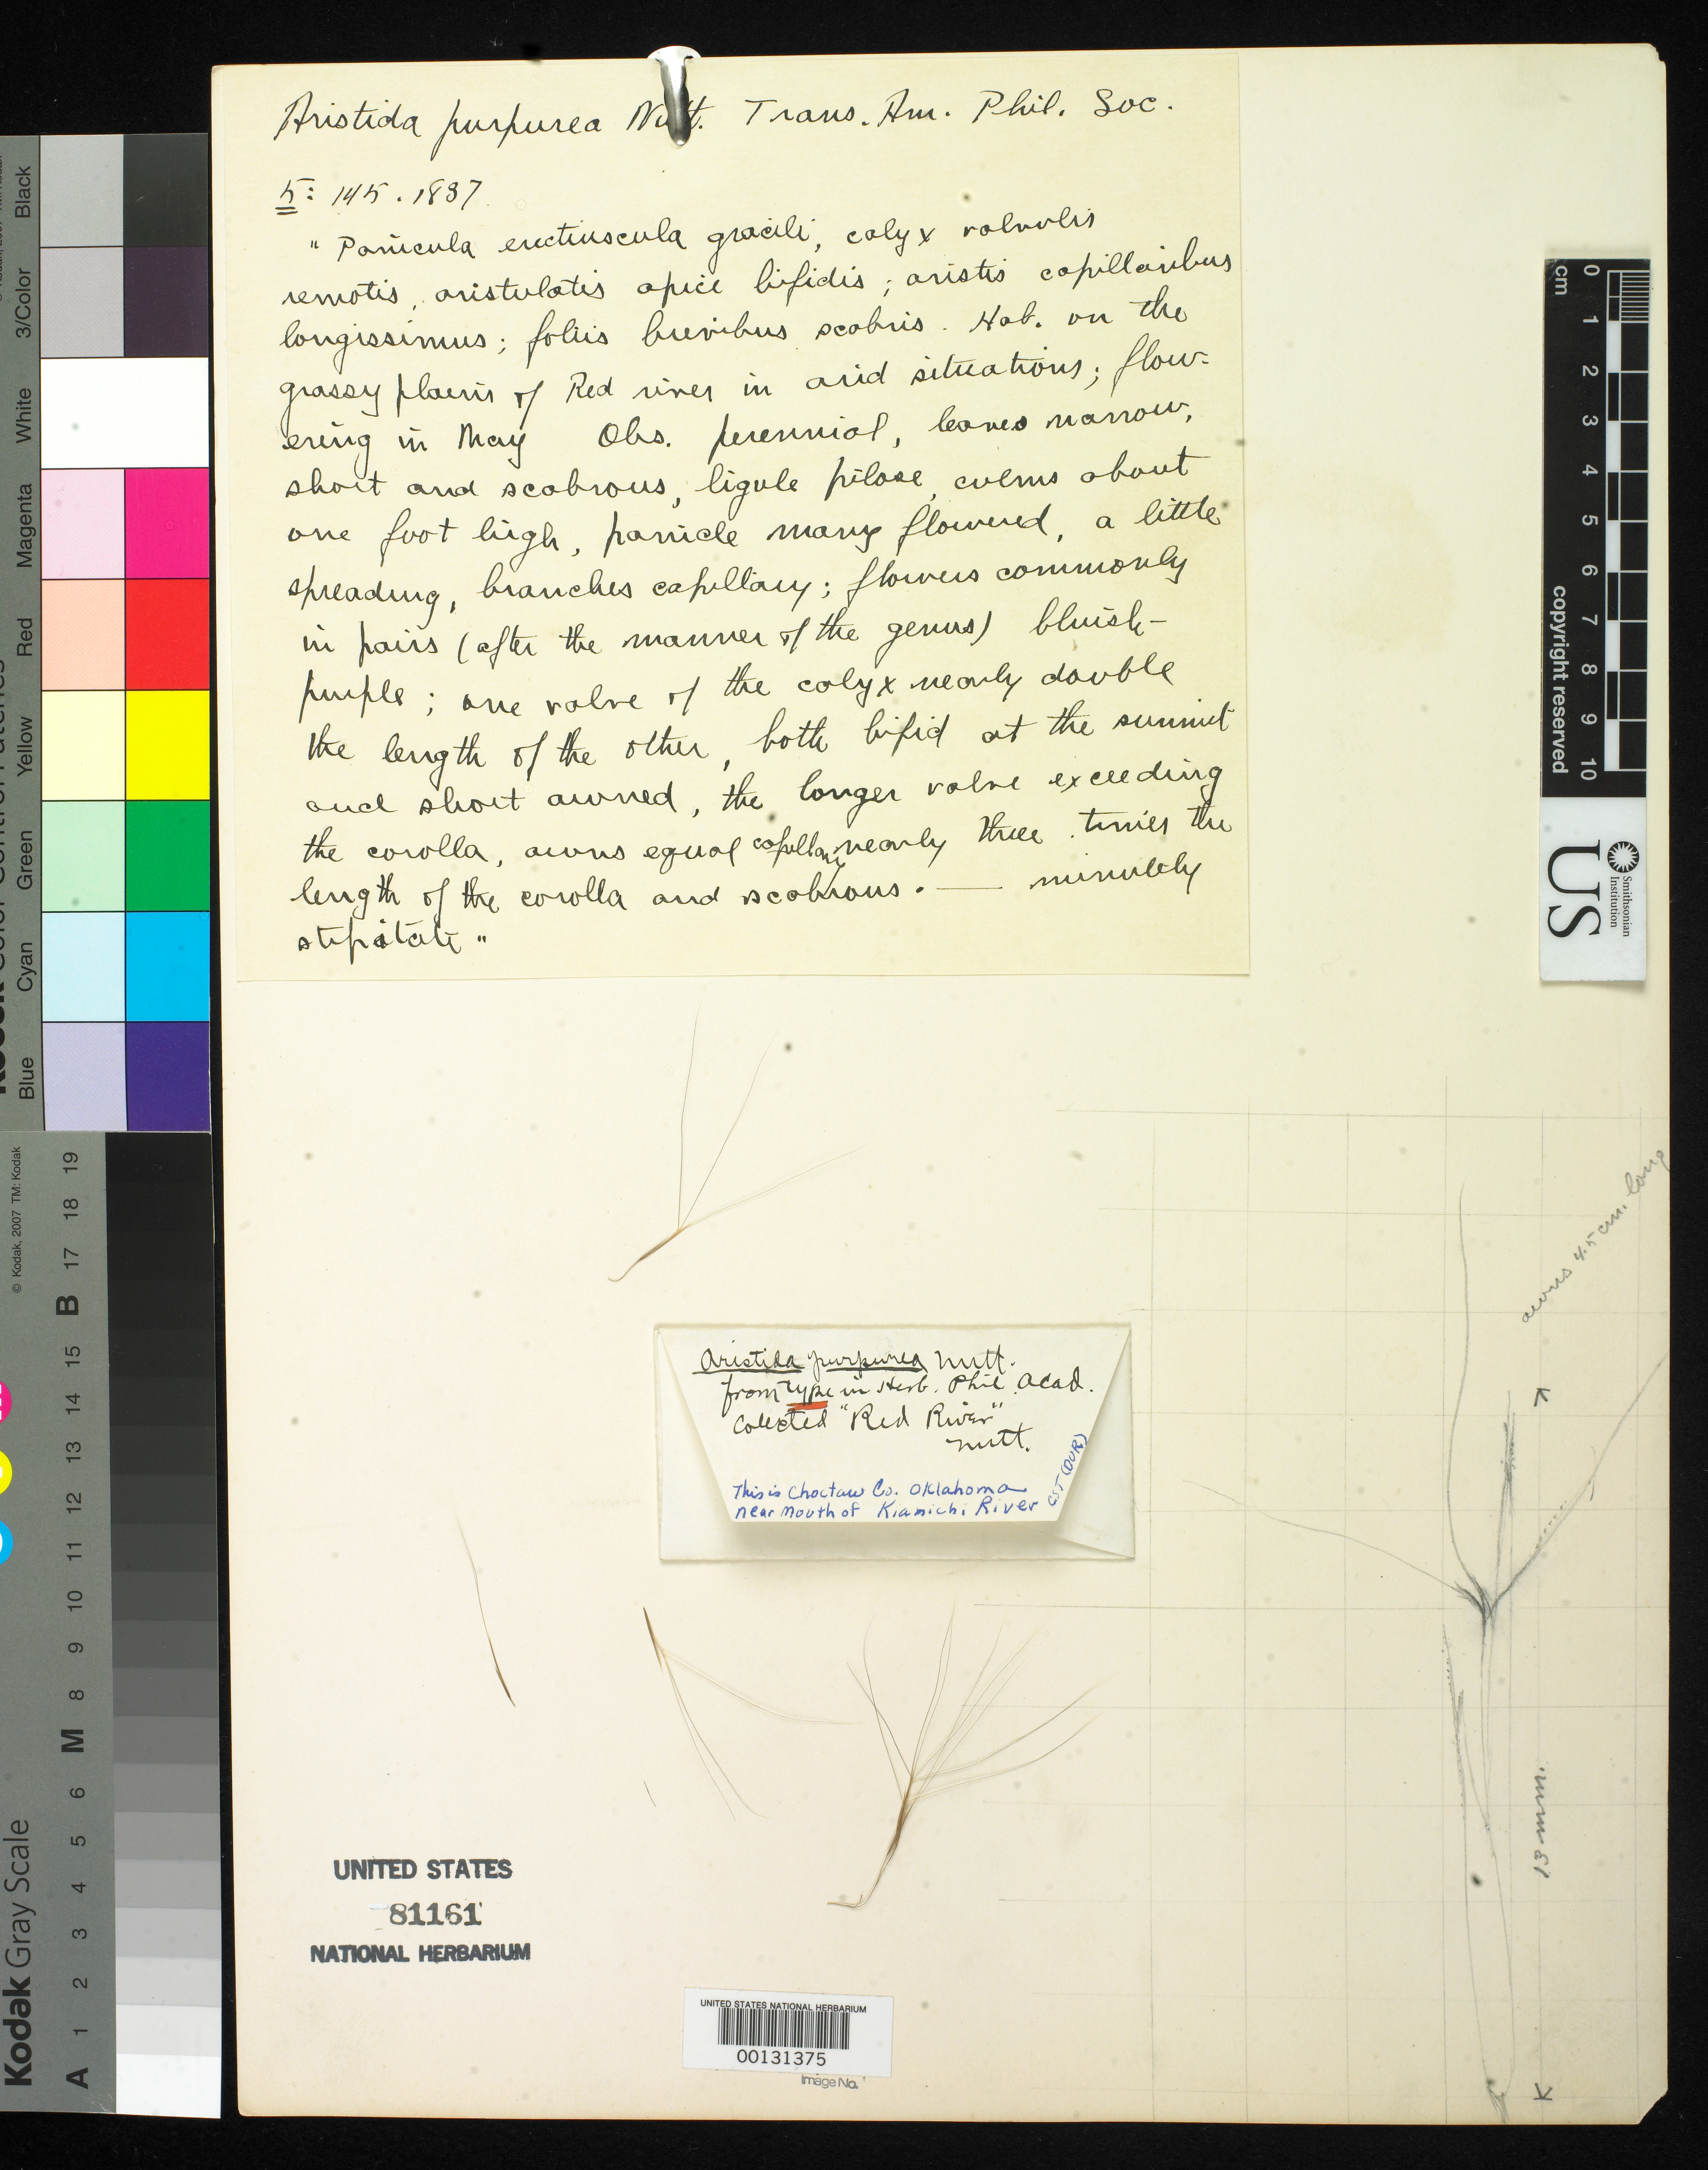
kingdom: Plantae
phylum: Tracheophyta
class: Liliopsida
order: Poales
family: Poaceae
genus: Aristida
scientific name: Aristida purpurea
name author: Nutt.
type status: Type Fragment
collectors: T. Nuttall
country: United States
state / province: Oklahoma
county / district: Choctow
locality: Red River.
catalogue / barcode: US 81161